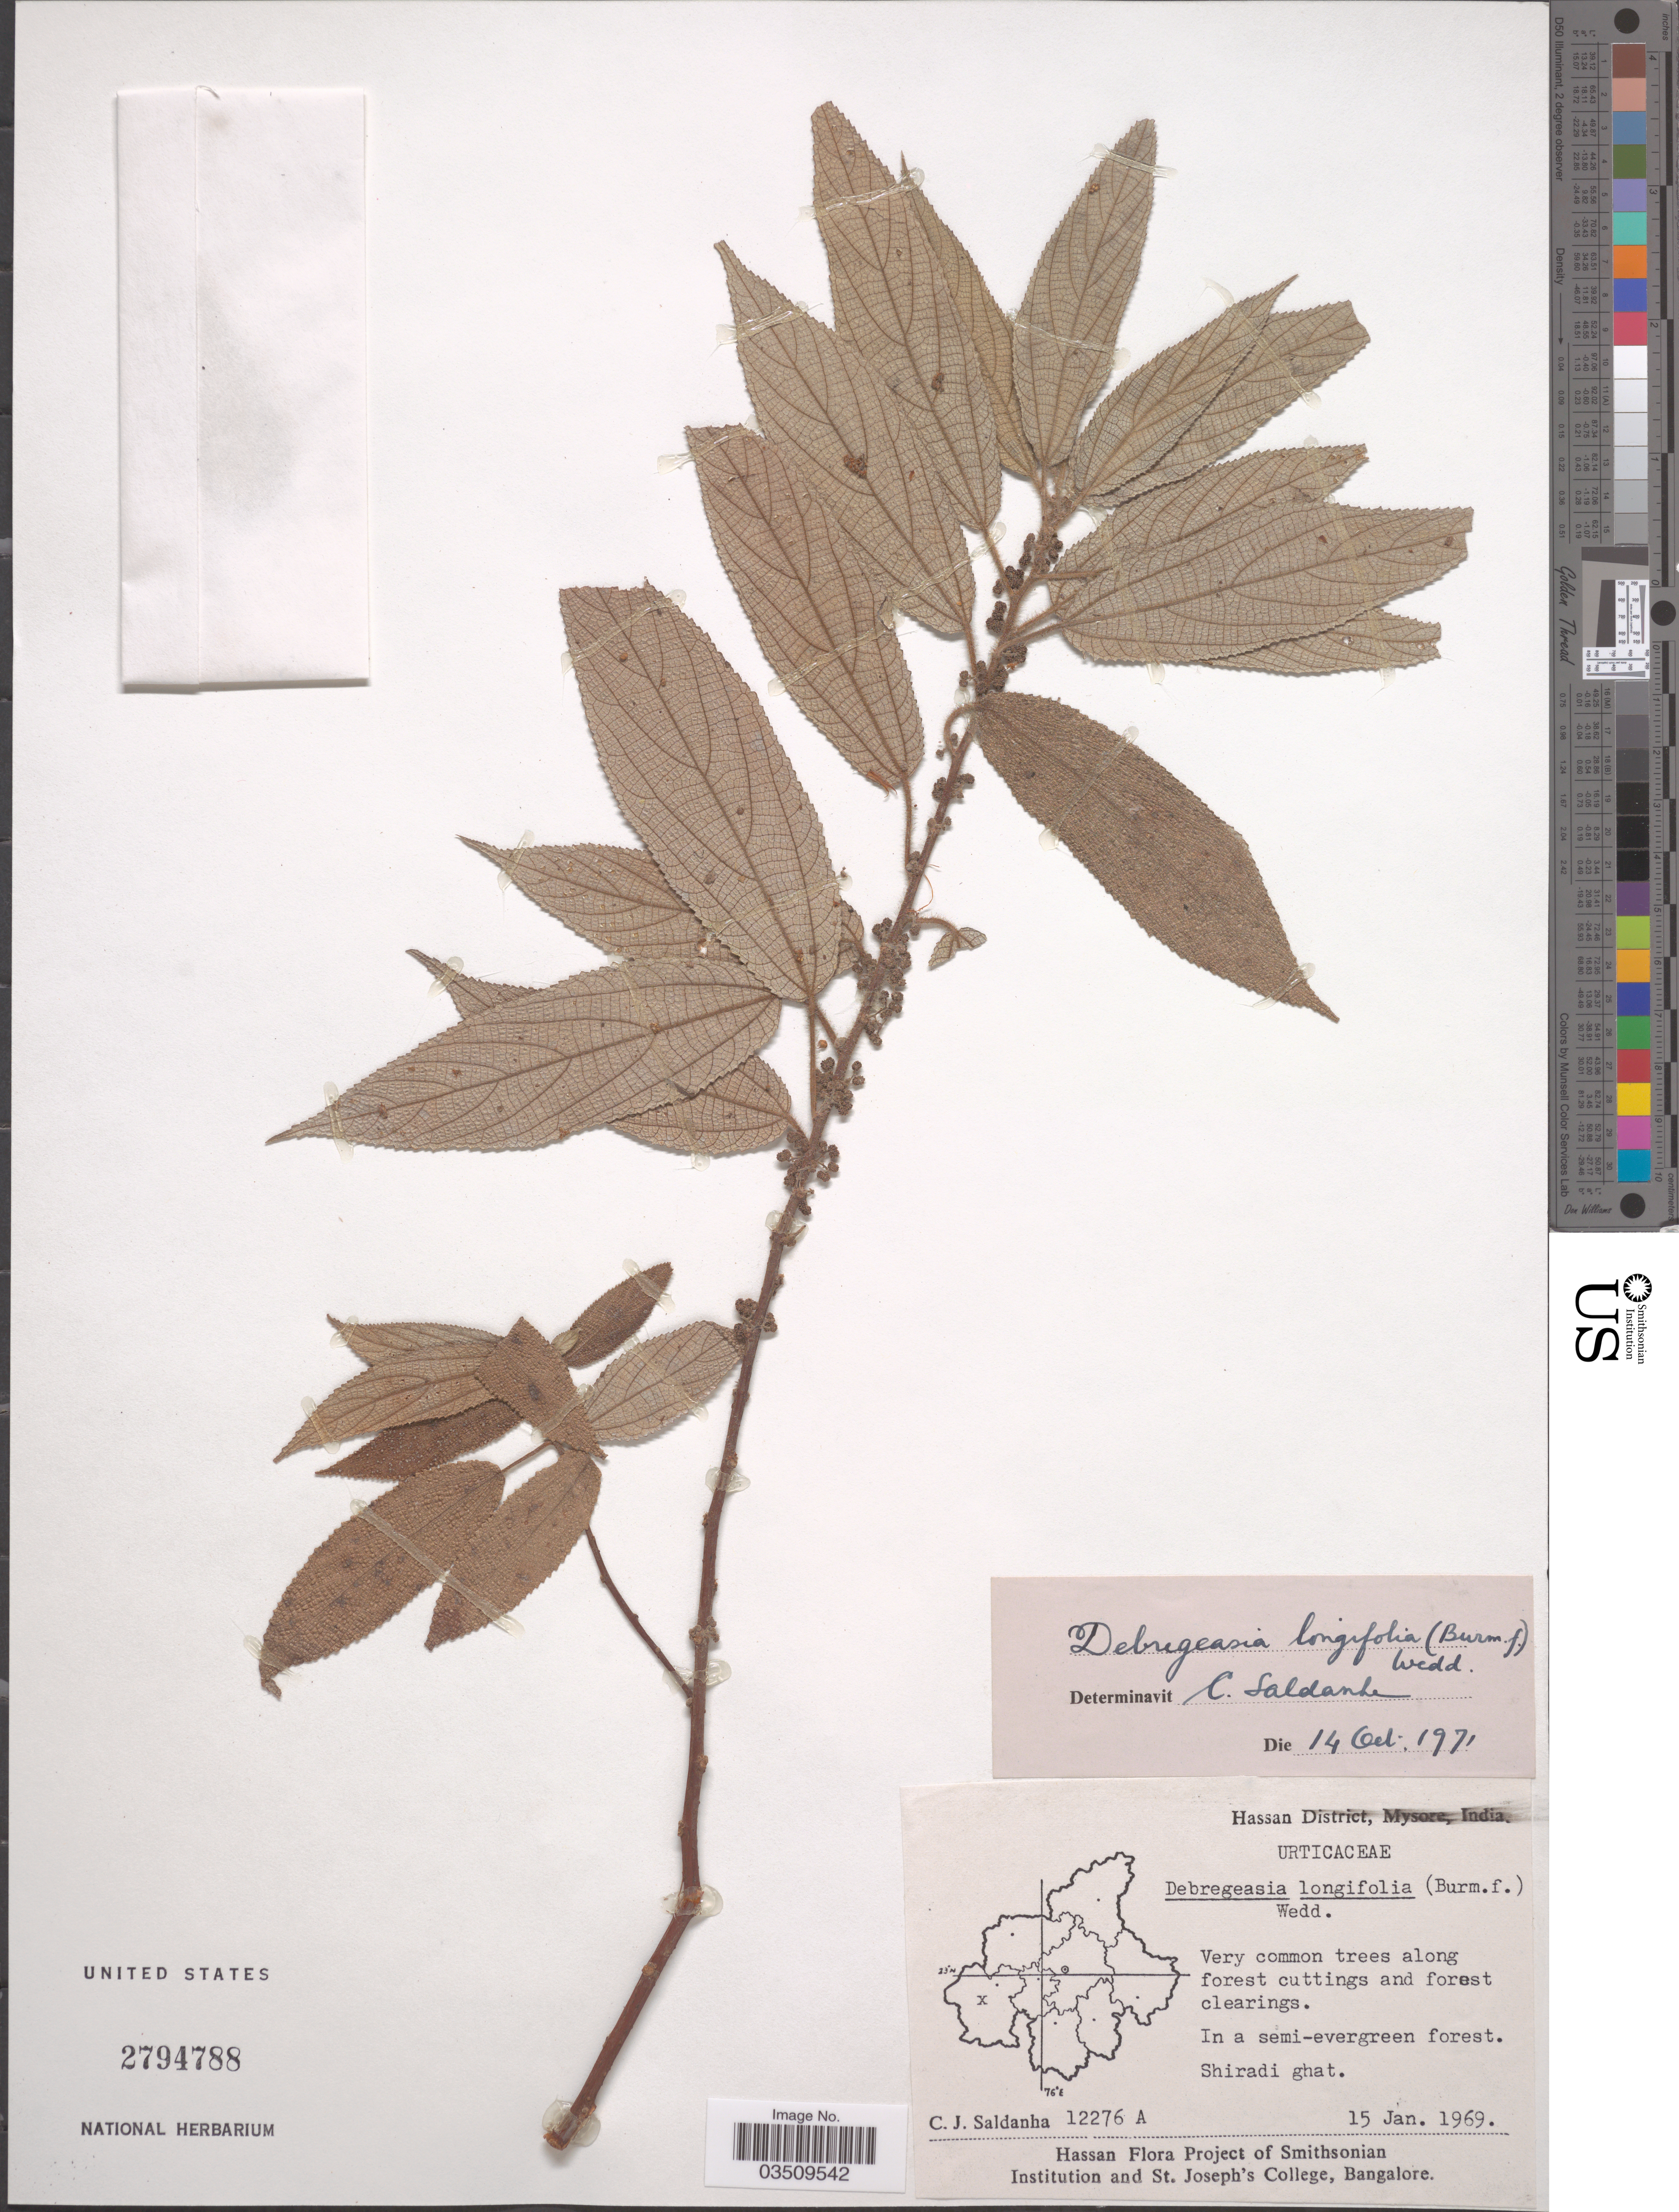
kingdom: Plantae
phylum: Tracheophyta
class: Magnoliopsida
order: Rosales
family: Urticaceae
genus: Debregeasia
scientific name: Debregeasia longifolia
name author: (Burm. f.) Wedd.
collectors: C. J. Saldanha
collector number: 12276 A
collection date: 1969-01-15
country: India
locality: Hassan District, Mysore. Shiradi ghat.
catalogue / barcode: US 2794788